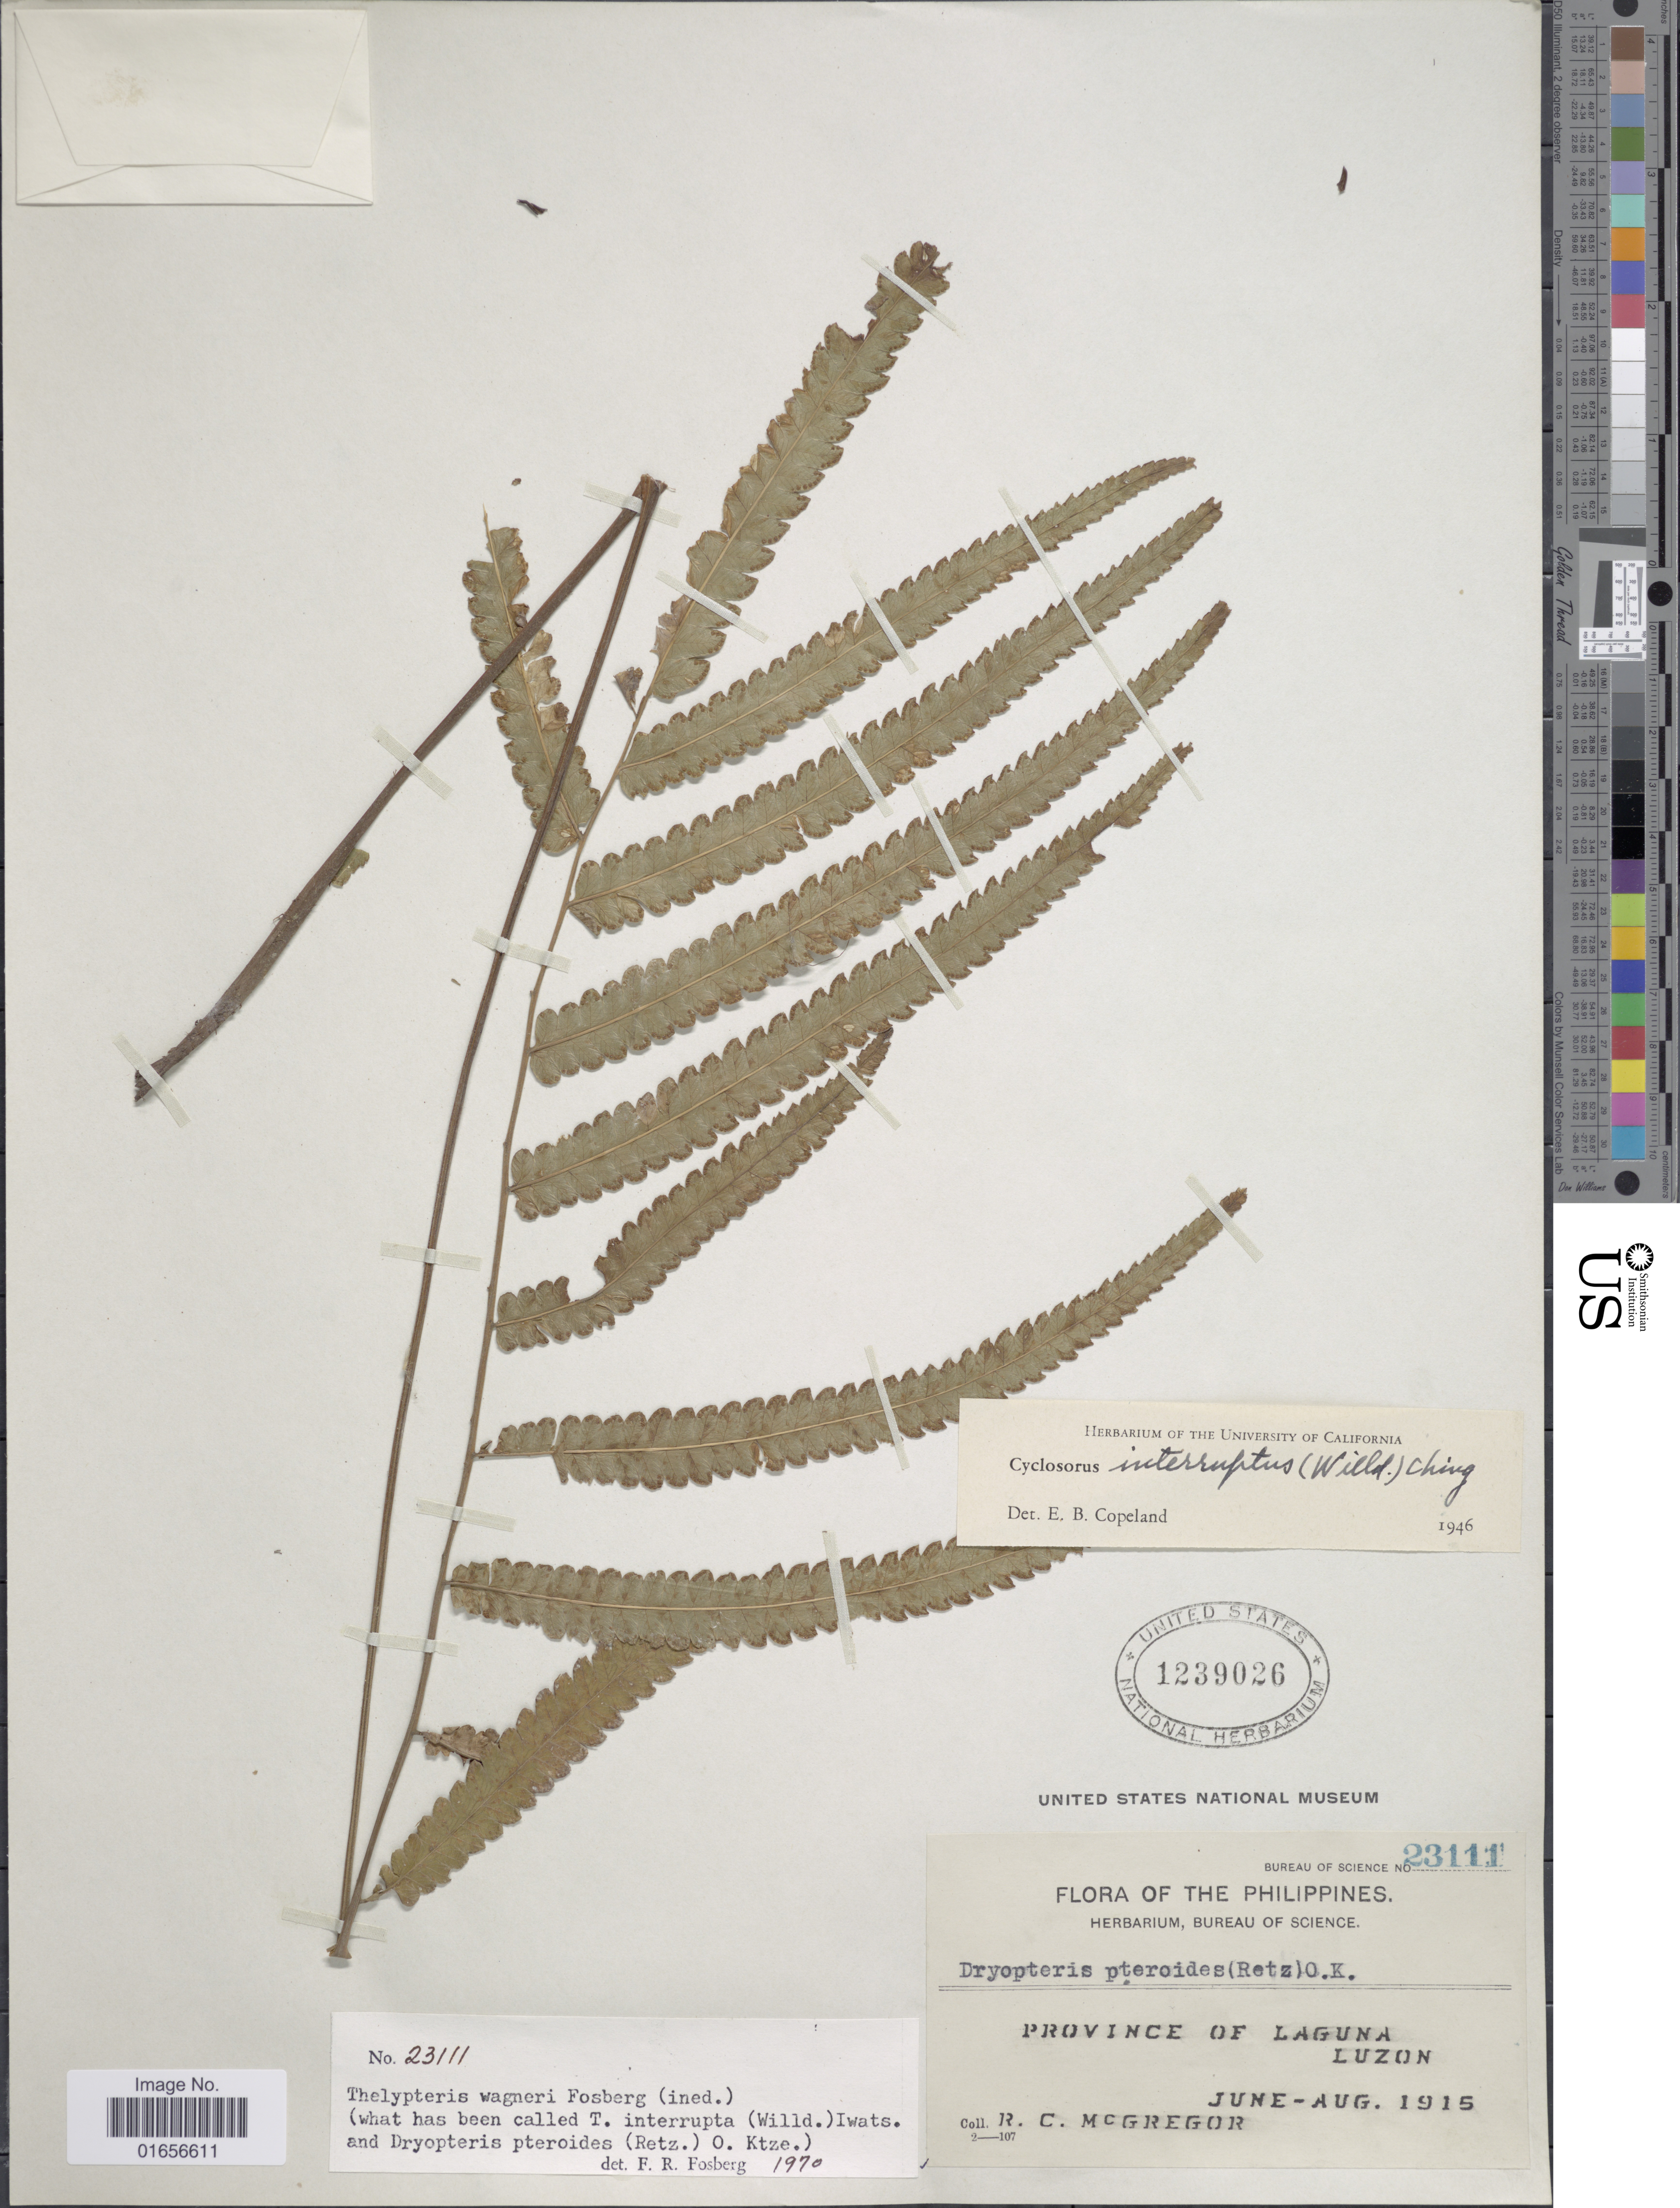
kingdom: Plantae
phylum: Tracheophyta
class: Polypodiopsida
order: Polypodiales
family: Thelypteridaceae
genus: Amphineuron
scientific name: Amphineuron terminans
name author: (J. Sm. ex Hook.) Holttum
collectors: R. C. McGregor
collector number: Bureau of Science 23111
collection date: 1915-06/1915-08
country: Philippines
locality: The Philippines, Province of Laguna, Luzon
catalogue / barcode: US 1239026